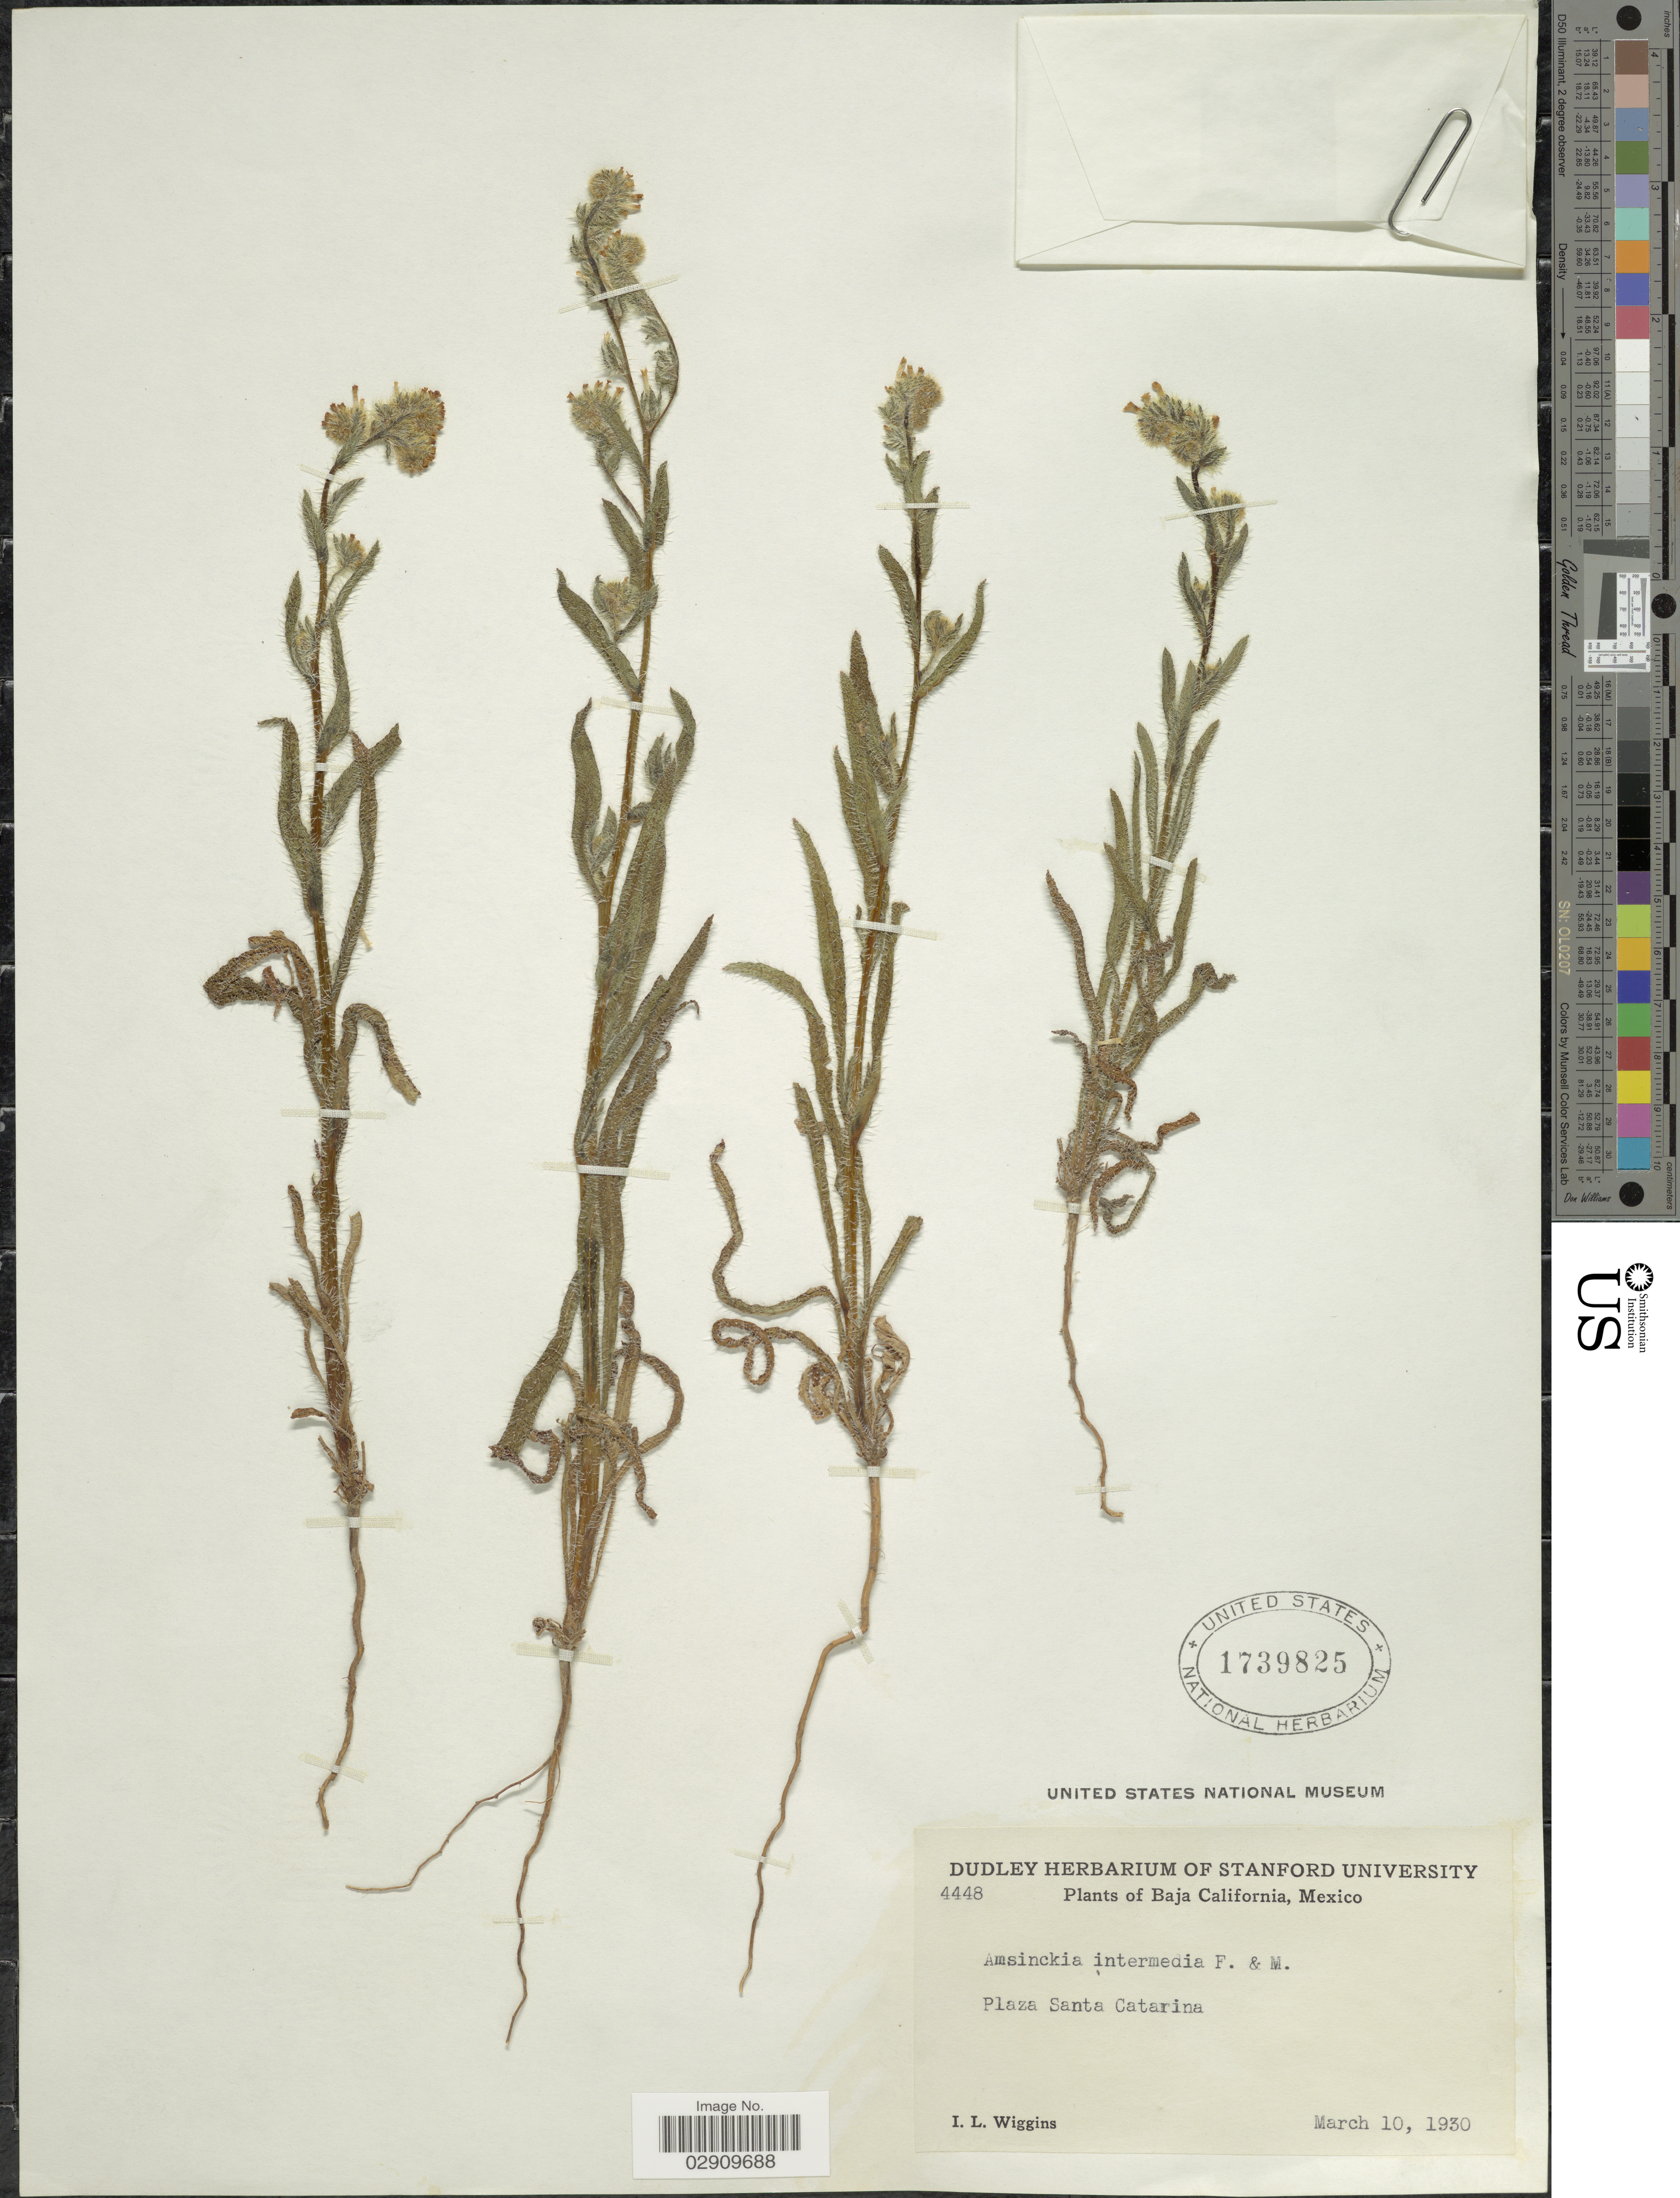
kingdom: Plantae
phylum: Tracheophyta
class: Magnoliopsida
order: Boraginales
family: Boraginaceae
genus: Amsinckia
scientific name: Amsinckia menziesii var. intermedia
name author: (Fisch. & C.A. Mey.) Ganders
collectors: I. L. Wiggins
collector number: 4448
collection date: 1930-03-10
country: Mexico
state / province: Baja California Norte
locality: Plaza Santa Catarina.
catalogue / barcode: US 1739825